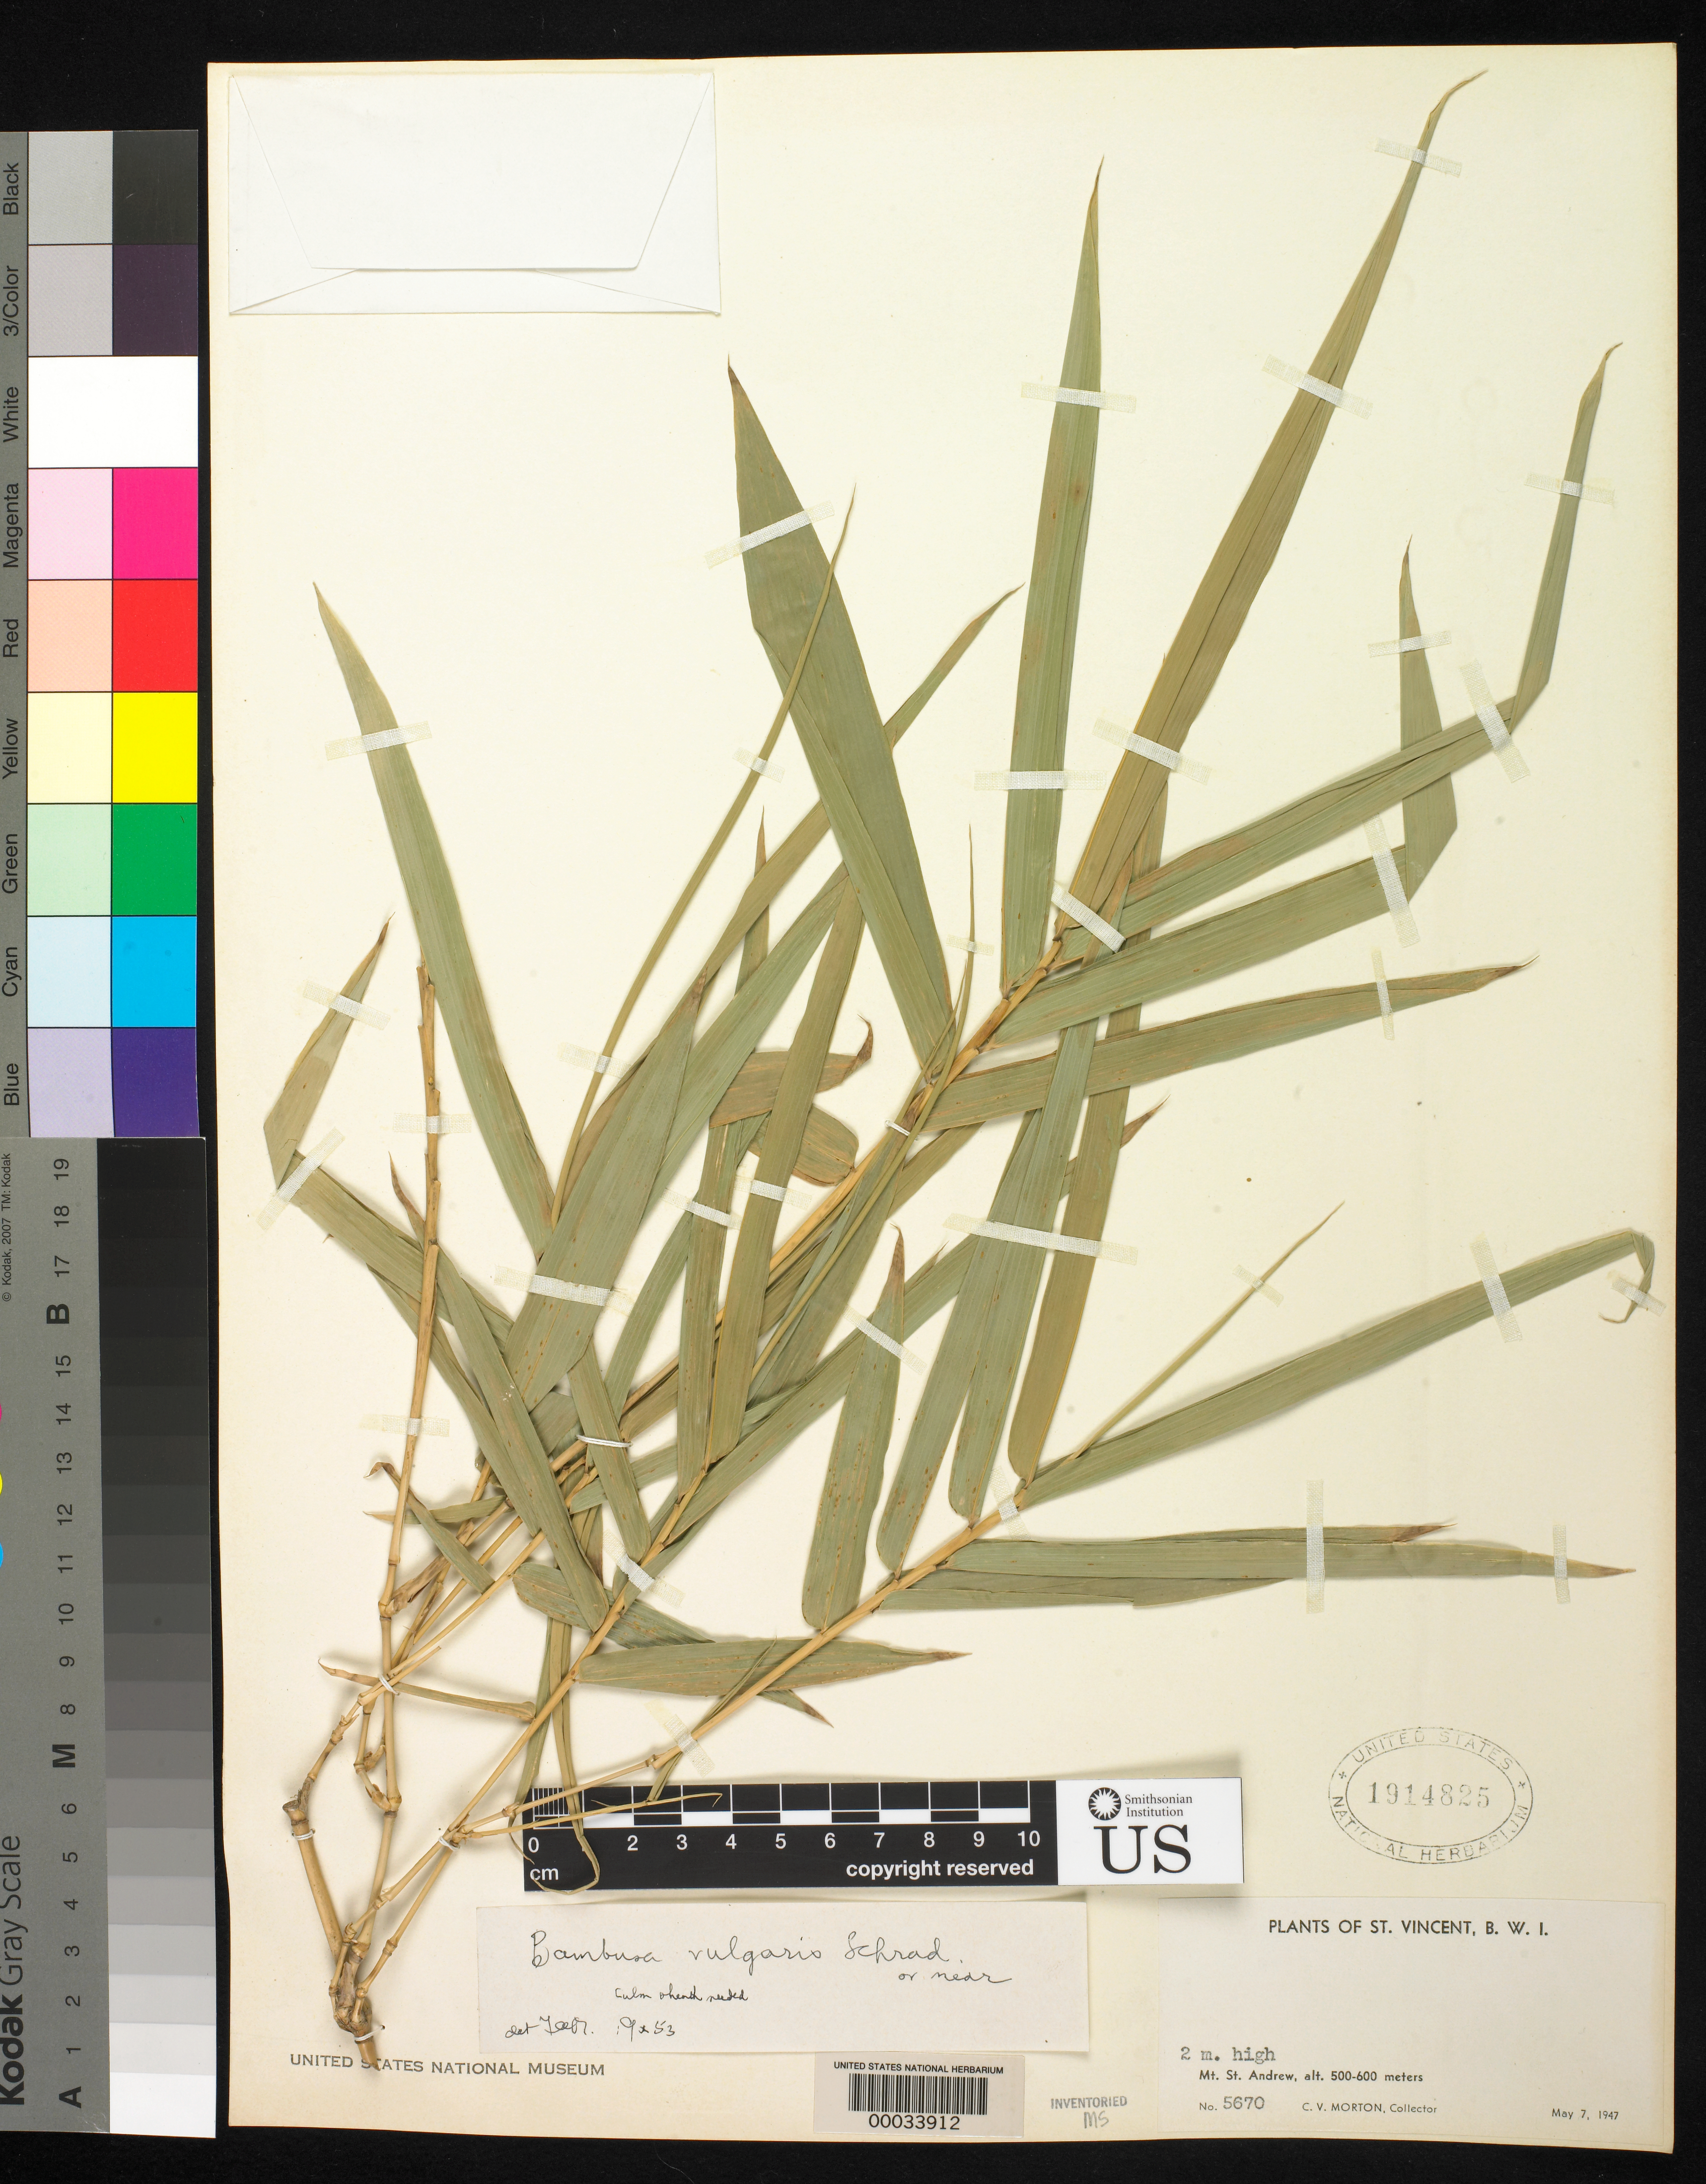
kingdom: Plantae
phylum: Tracheophyta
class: Liliopsida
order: Poales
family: Poaceae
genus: Bambusa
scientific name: Bambusa vulgaris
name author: Schrad. ex J.C. Wendl.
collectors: C. V. Morton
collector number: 5670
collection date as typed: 07 May 1947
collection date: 1947-05-07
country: St. Vincent - Grenadines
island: St. Vincent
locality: Mt. st. andrew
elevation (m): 500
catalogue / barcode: US 1914825